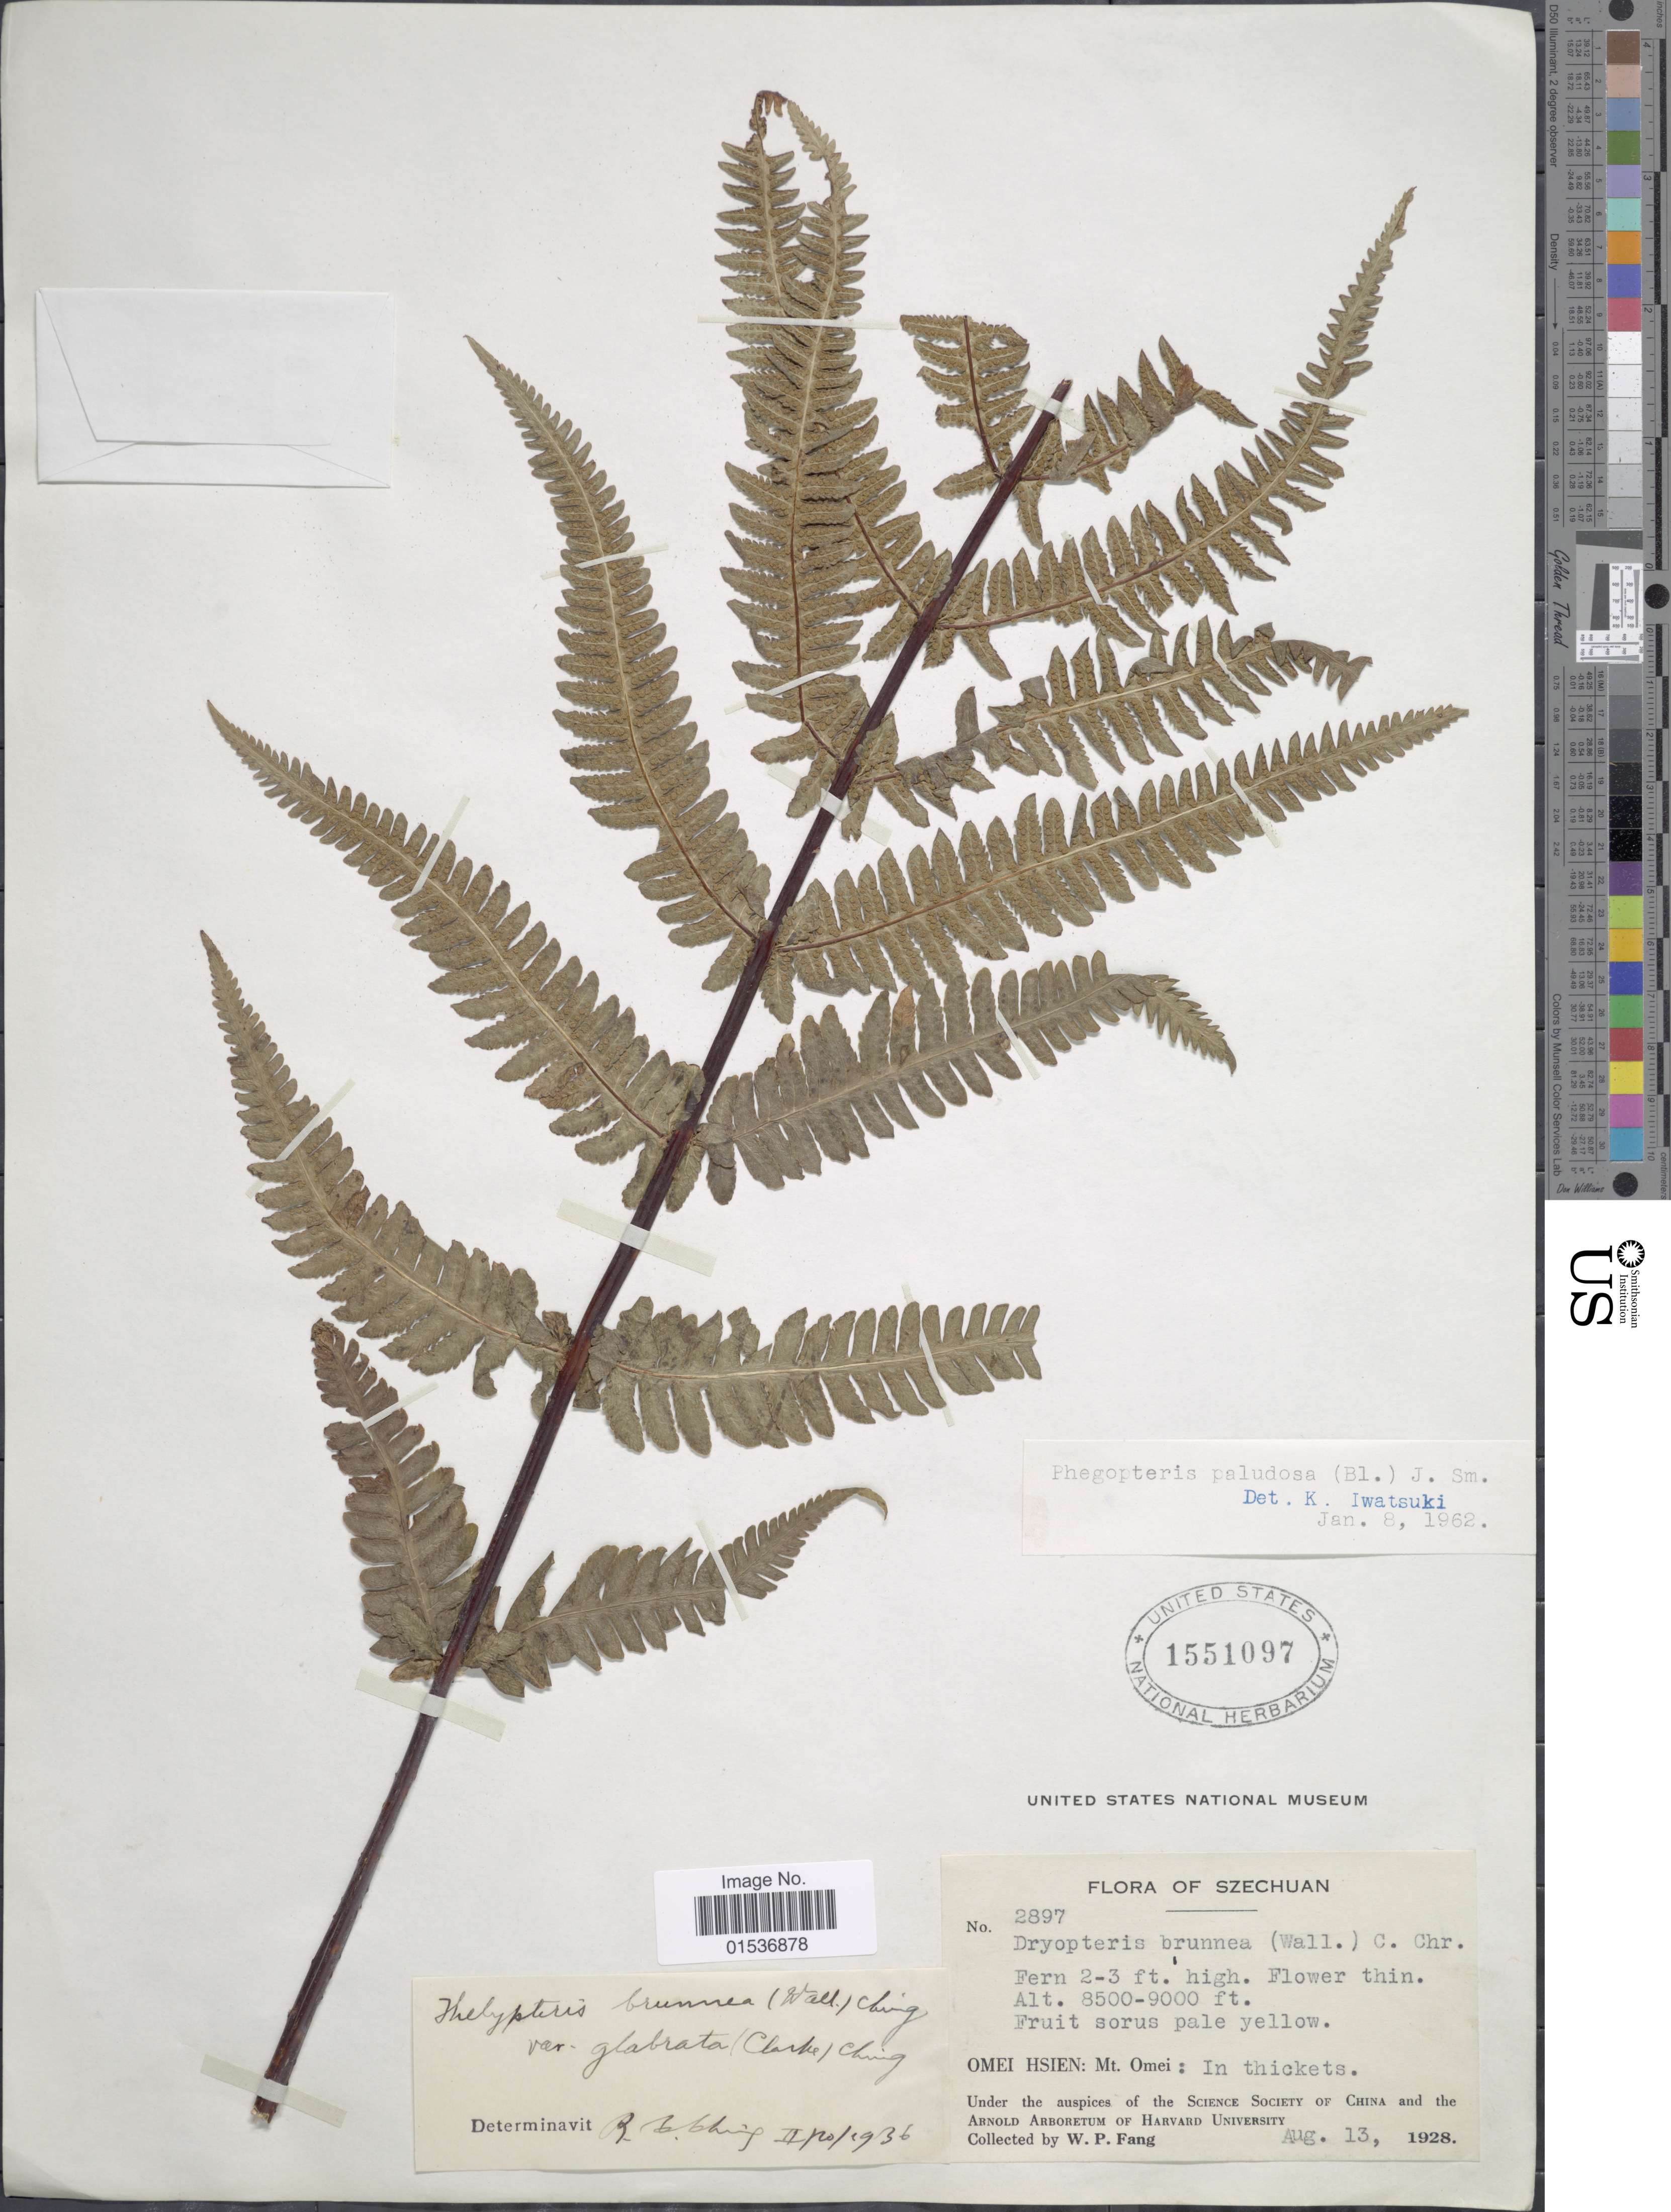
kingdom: Plantae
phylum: Tracheophyta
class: Polypodiopsida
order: Polypodiales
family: Thelypteridaceae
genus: Pseudophegopteris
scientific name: Pseudophegopteris paludosa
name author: (Blume) Ching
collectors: W. P. Fang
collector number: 2897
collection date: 1928-08-13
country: China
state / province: Sichuan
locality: Szechuan, Omei Hsien: Mt. Omei: In thickets.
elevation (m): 2591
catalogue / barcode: US 1551097